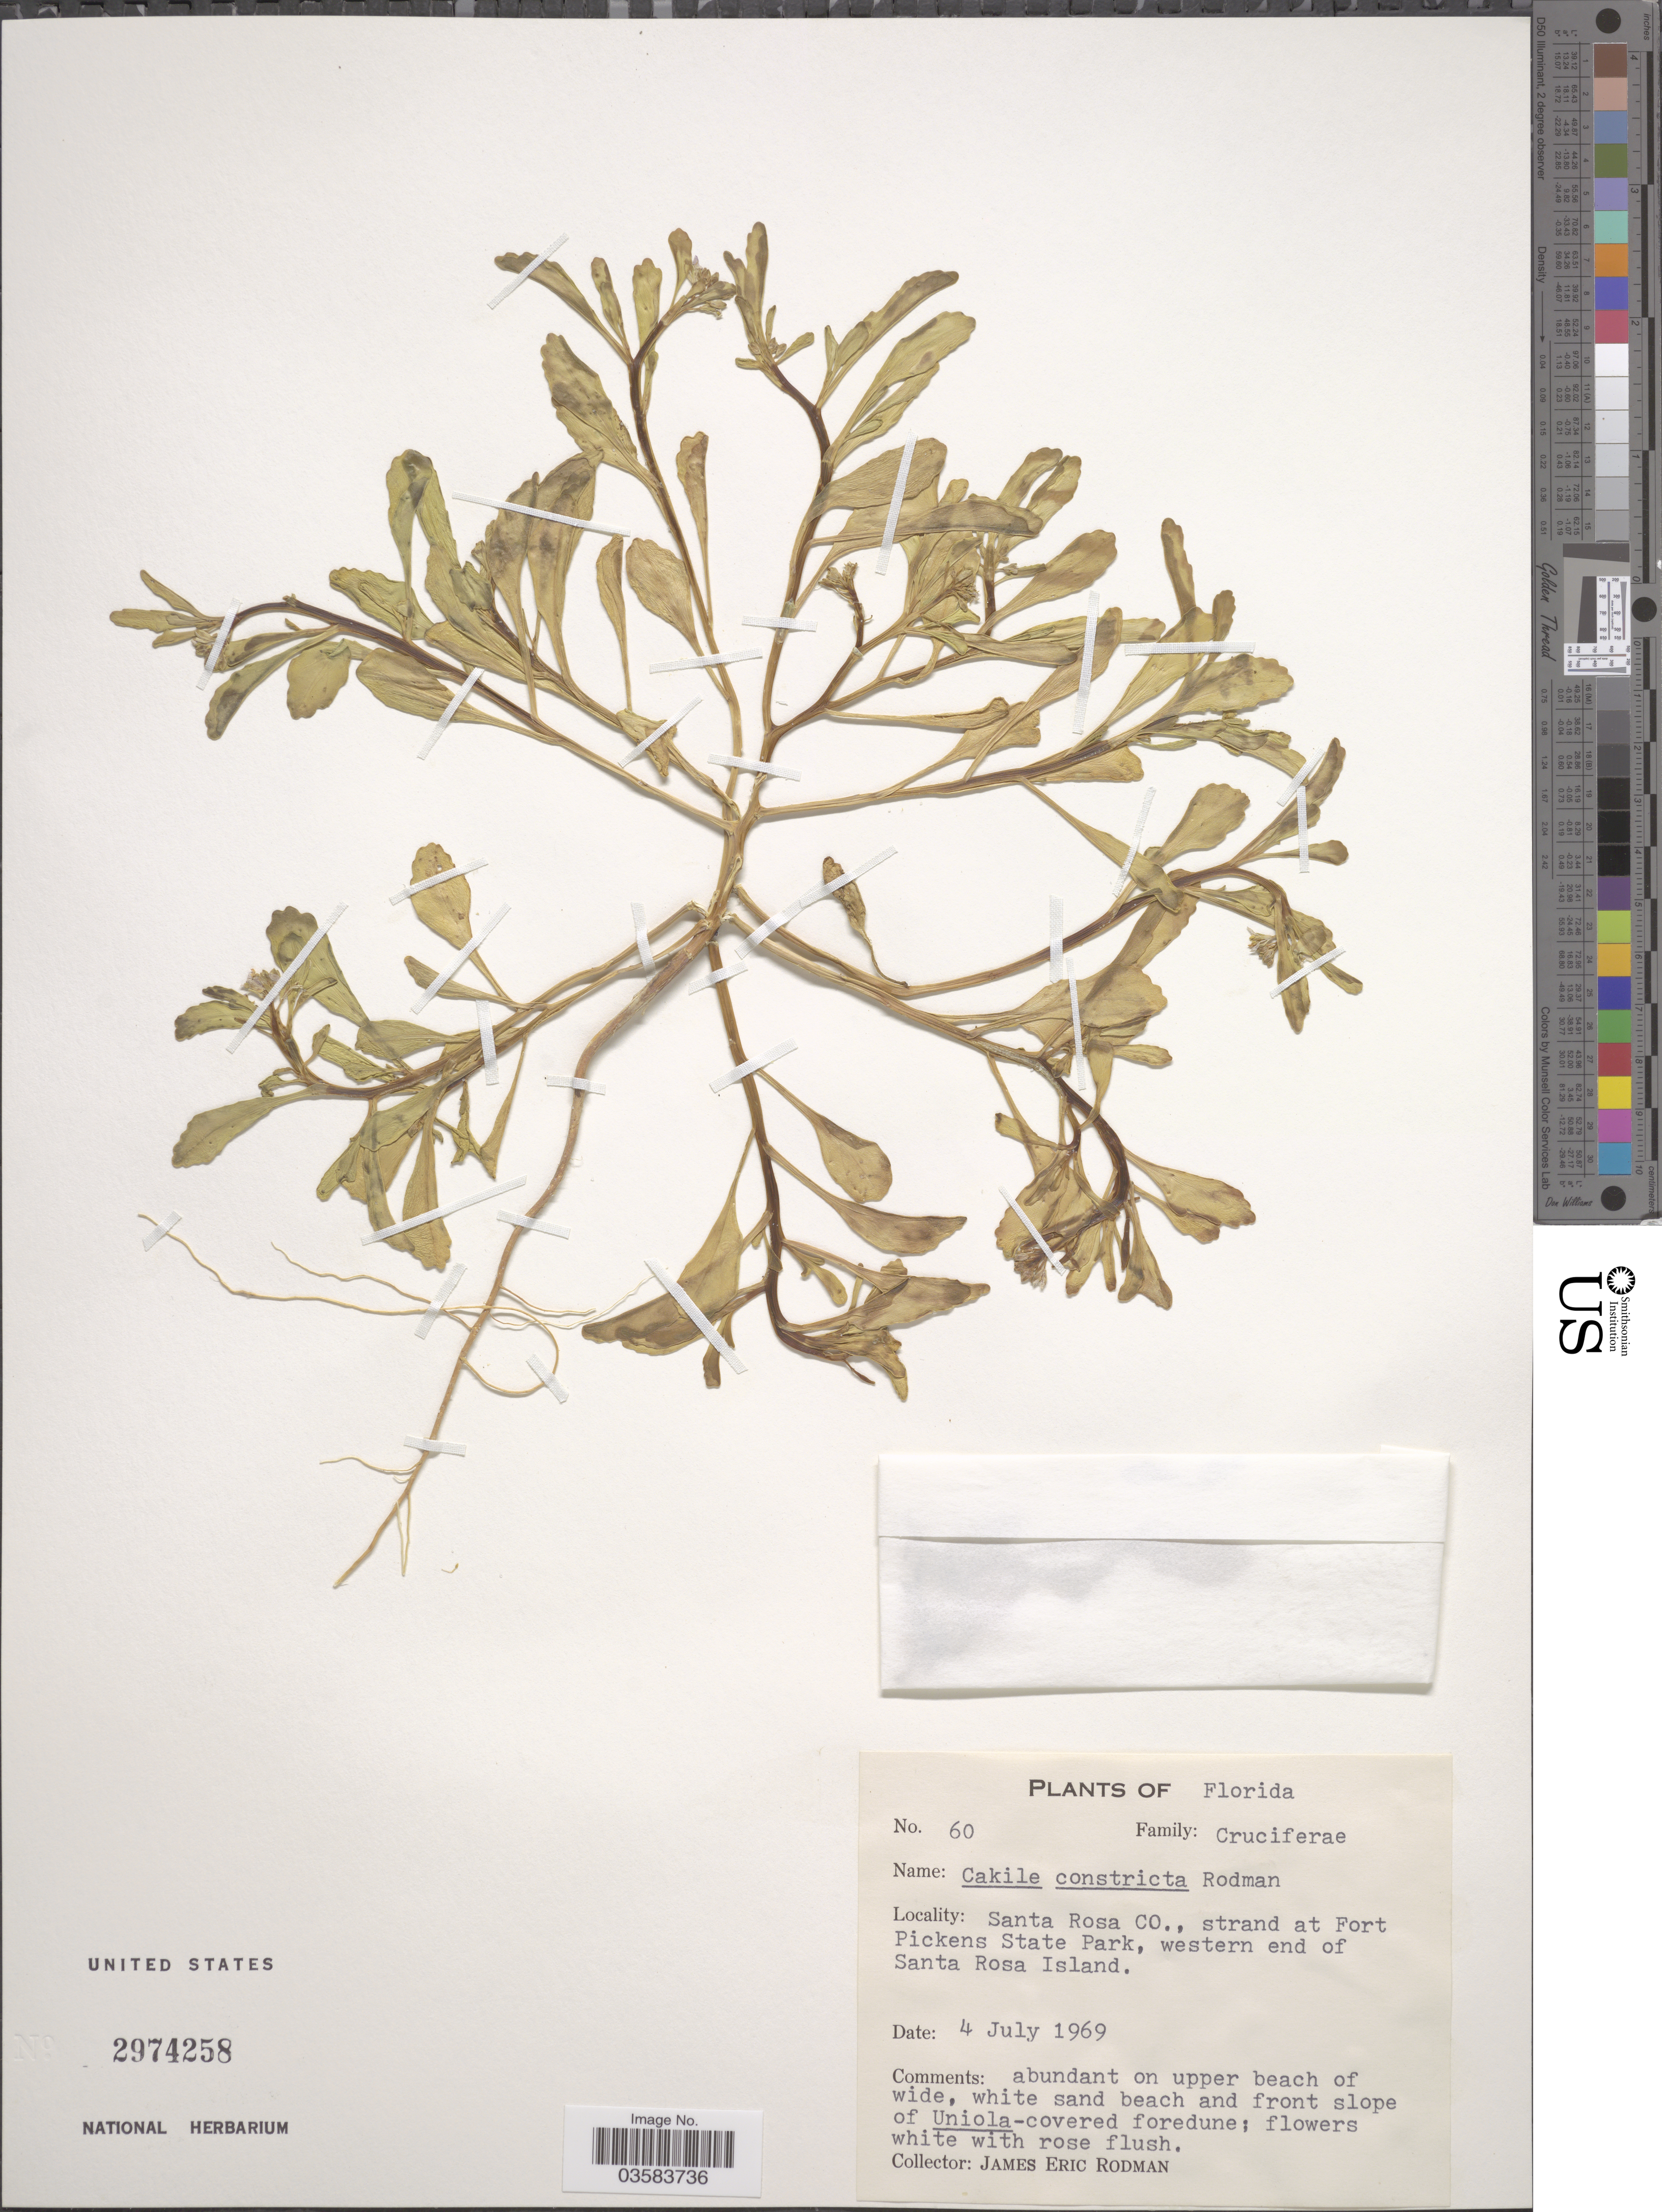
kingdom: Plantae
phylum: Tracheophyta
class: Magnoliopsida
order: Brassicales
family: Brassicaceae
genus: Cakile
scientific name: Cakile constricta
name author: Rodman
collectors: J. Rodman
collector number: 60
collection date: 1969-07-04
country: United States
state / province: Florida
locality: Santa Rosa Co., strand at Fort Pickens State Park, western end of Santa Rosa Island.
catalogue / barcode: US 2974258